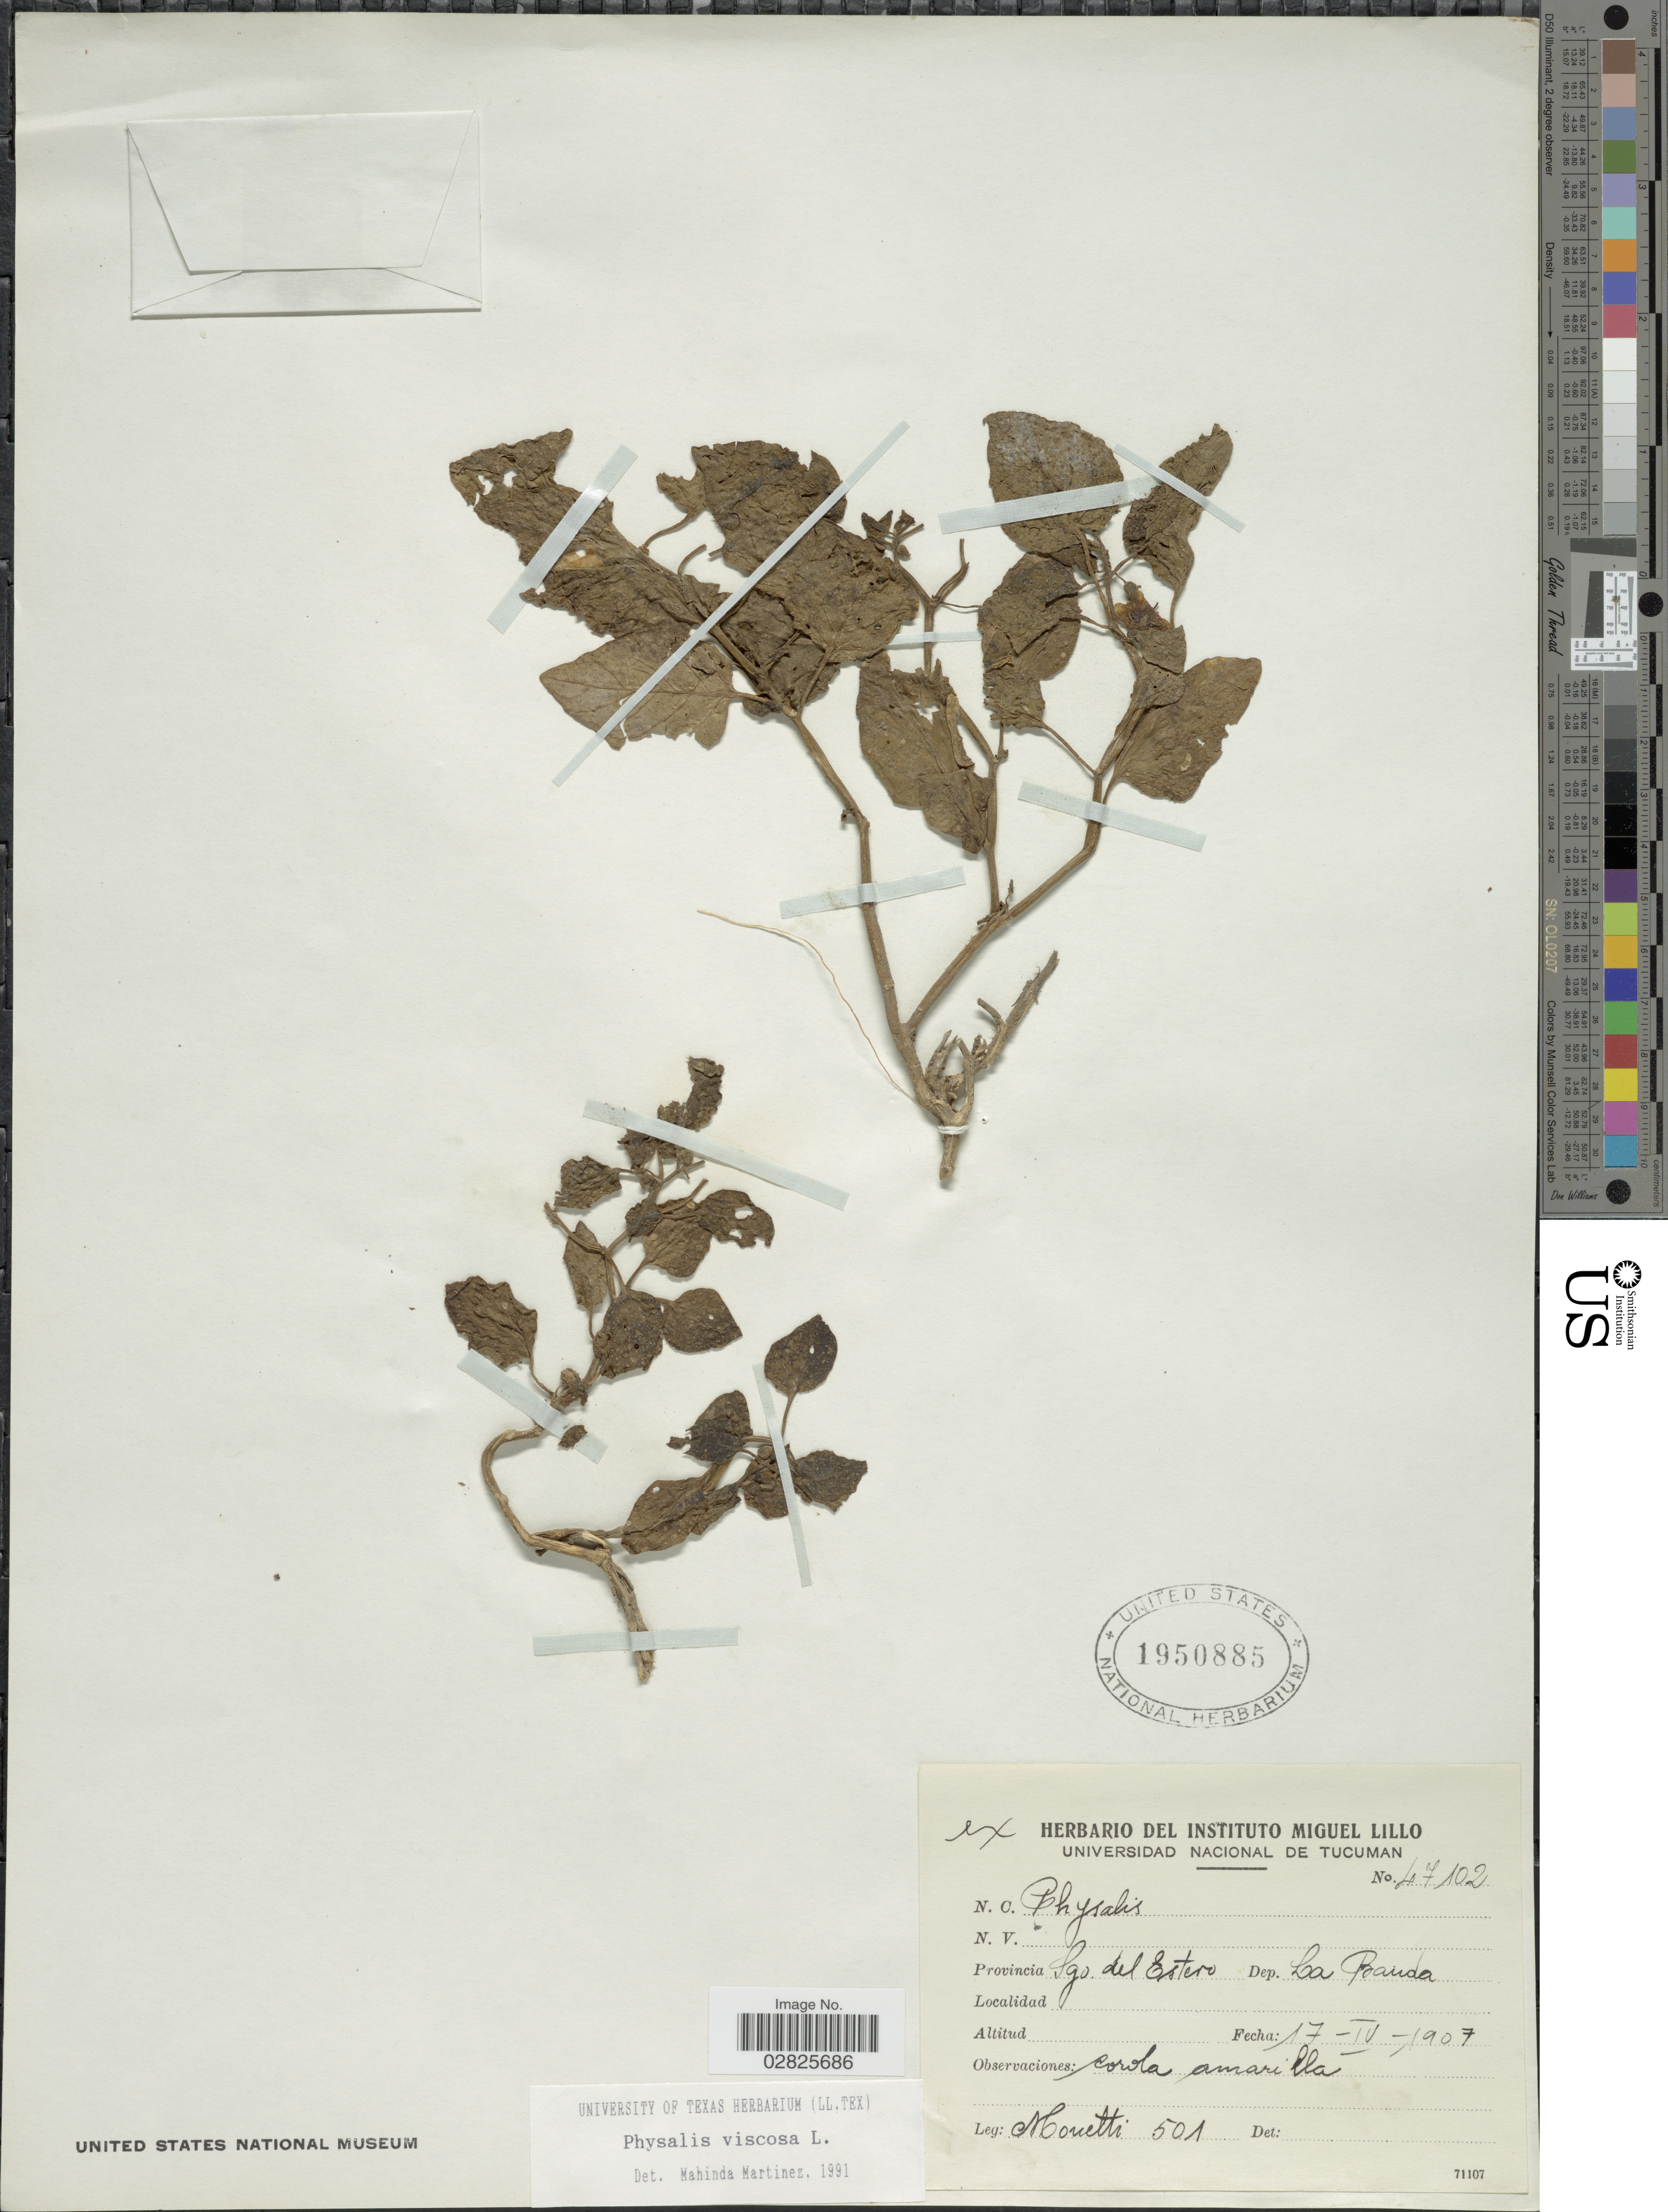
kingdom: Plantae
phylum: Tracheophyta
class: Magnoliopsida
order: Solanales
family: Solanaceae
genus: Physalis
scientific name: Physalis viscosa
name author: L.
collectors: L. Monetti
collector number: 501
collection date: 1907-04-17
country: Argentina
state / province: Santiago del Estero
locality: Provincia Sgo. del Estero. Dep. La Banda.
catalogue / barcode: US 1950885